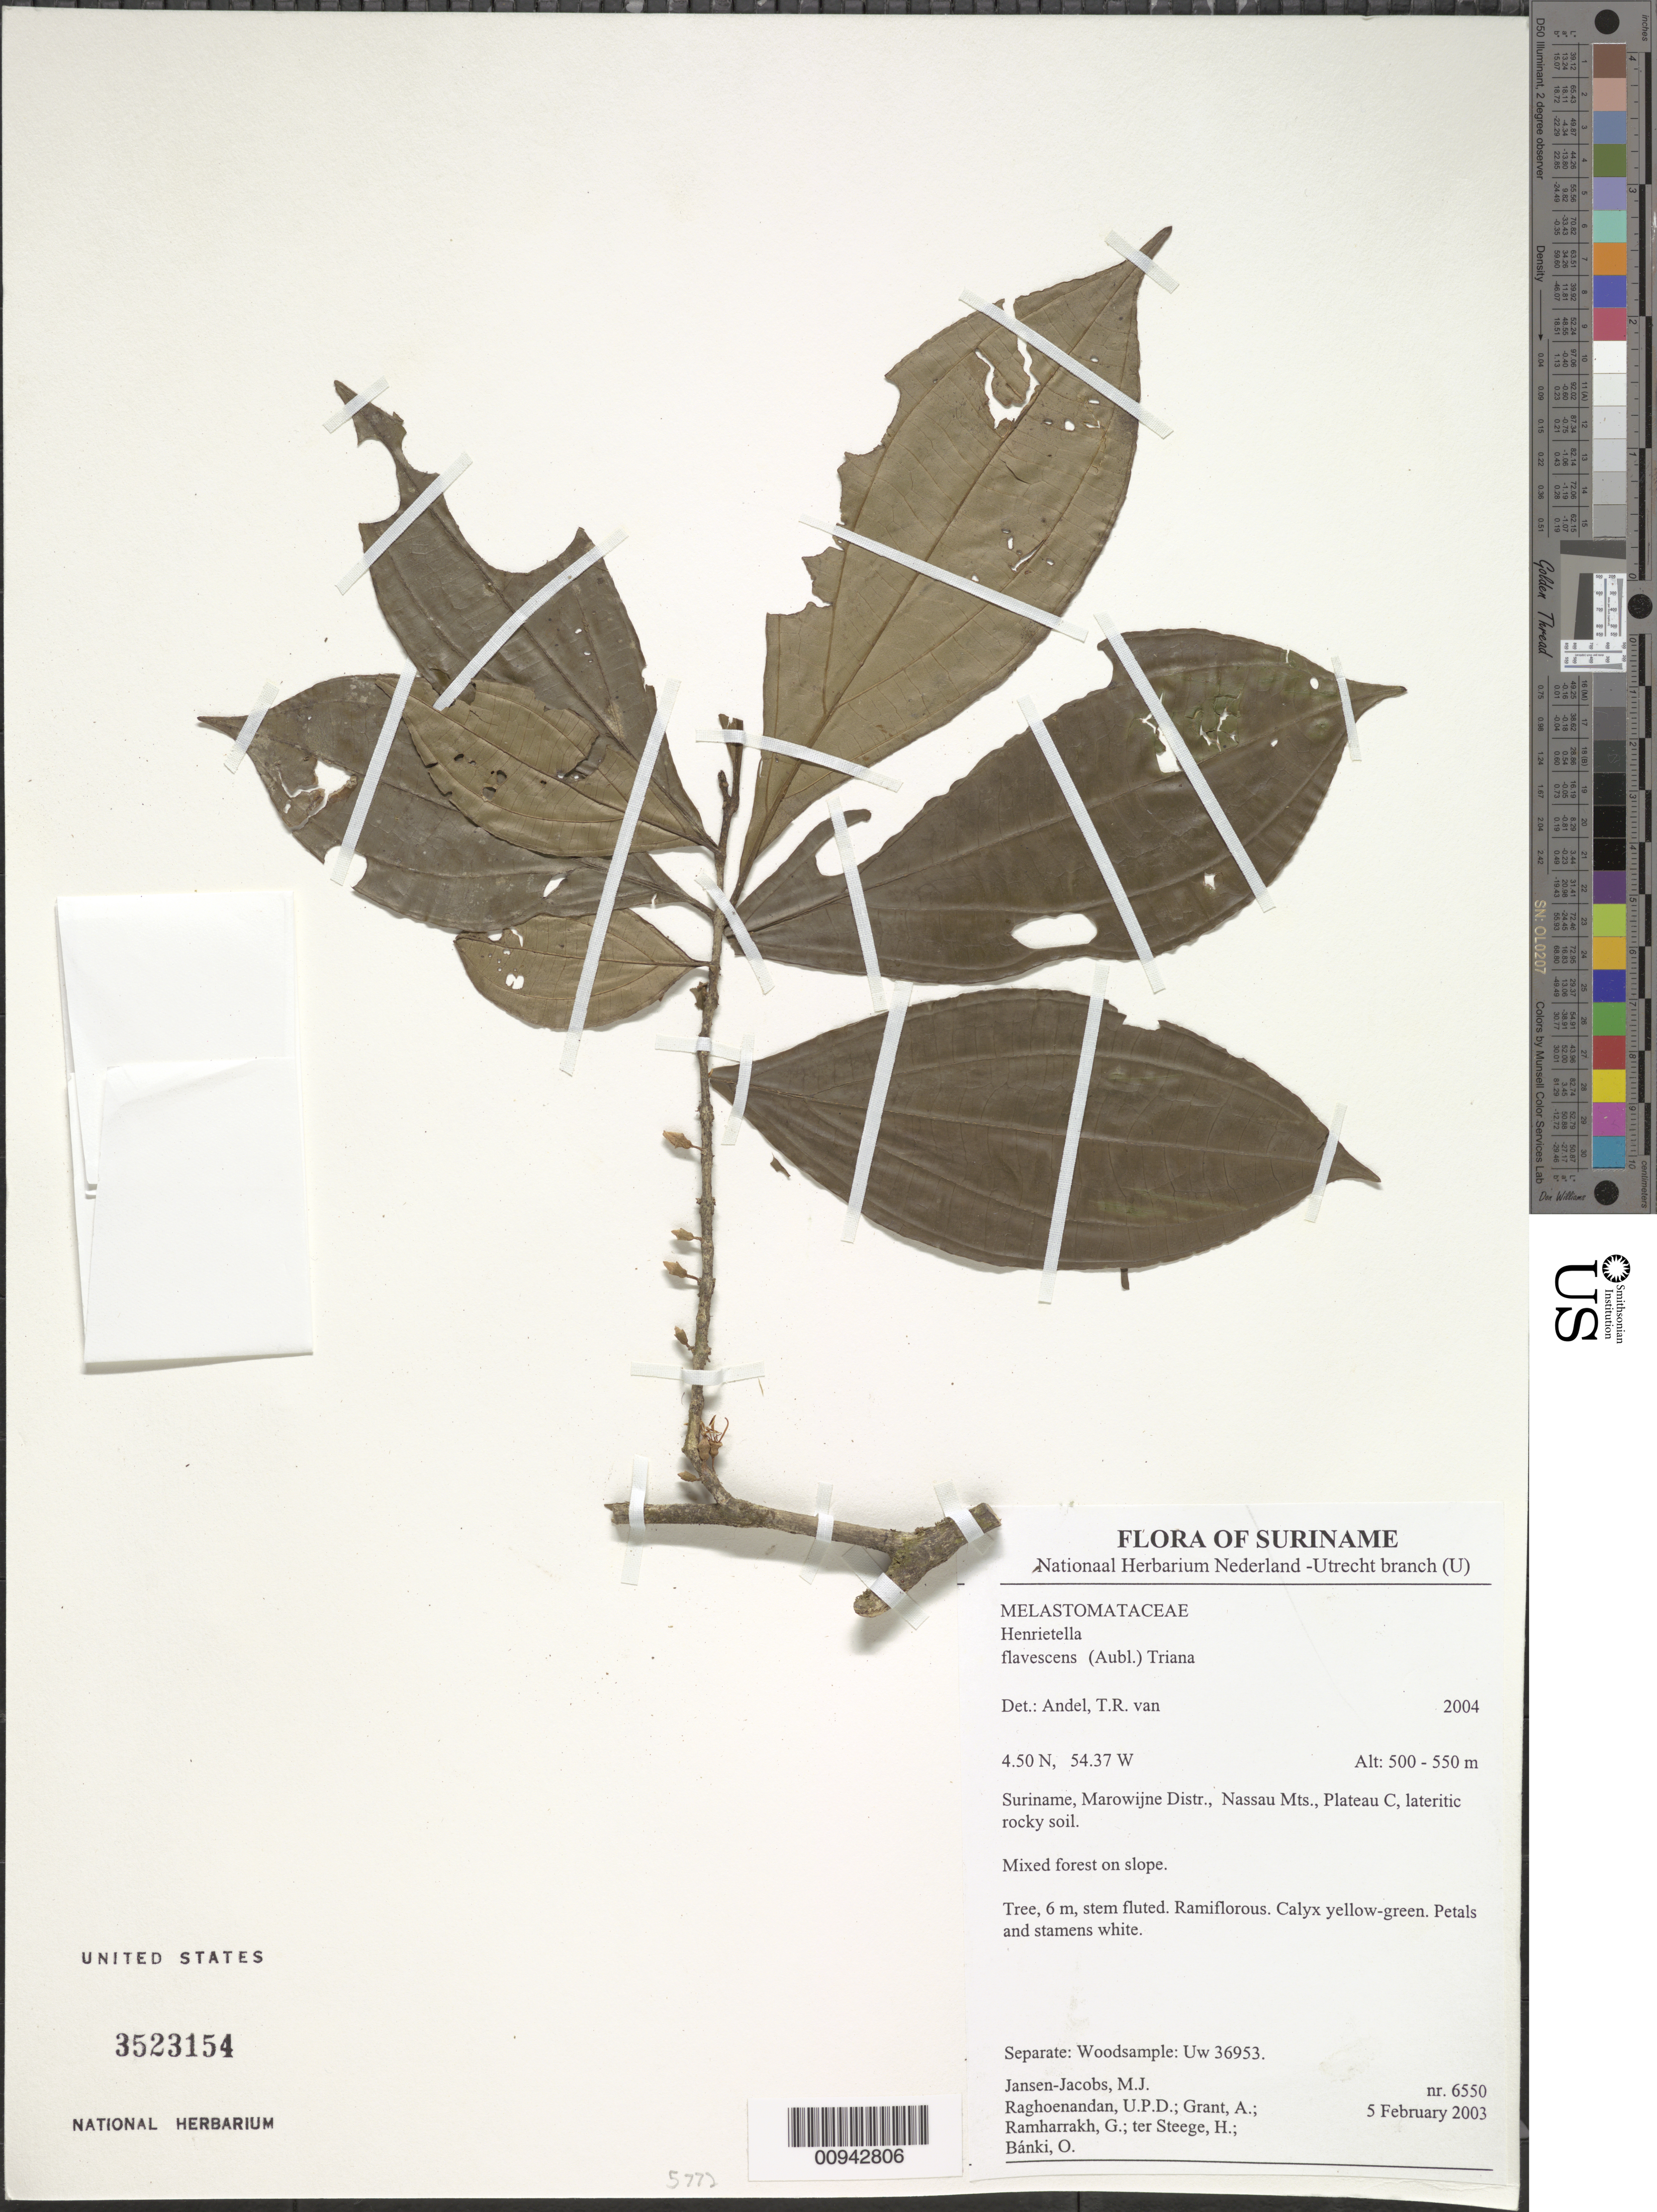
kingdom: Plantae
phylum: Tracheophyta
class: Magnoliopsida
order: Myrtales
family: Melastomataceae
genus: Henriettea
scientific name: Henriettea flavescens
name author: (Aubl.) Baill.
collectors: M. J. Jansen-Jacobs, U. Raghoenandan, A. Grant, G. Ramharrakh, H. ter Steege & O. Bánki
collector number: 6550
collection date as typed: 5-Feb-03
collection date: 2003-02-05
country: Suriname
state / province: Marowijne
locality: Nassau Mts., Plateau C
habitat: Lateritic rocky soil. Mixed forest on slope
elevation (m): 500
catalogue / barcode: US 3523154